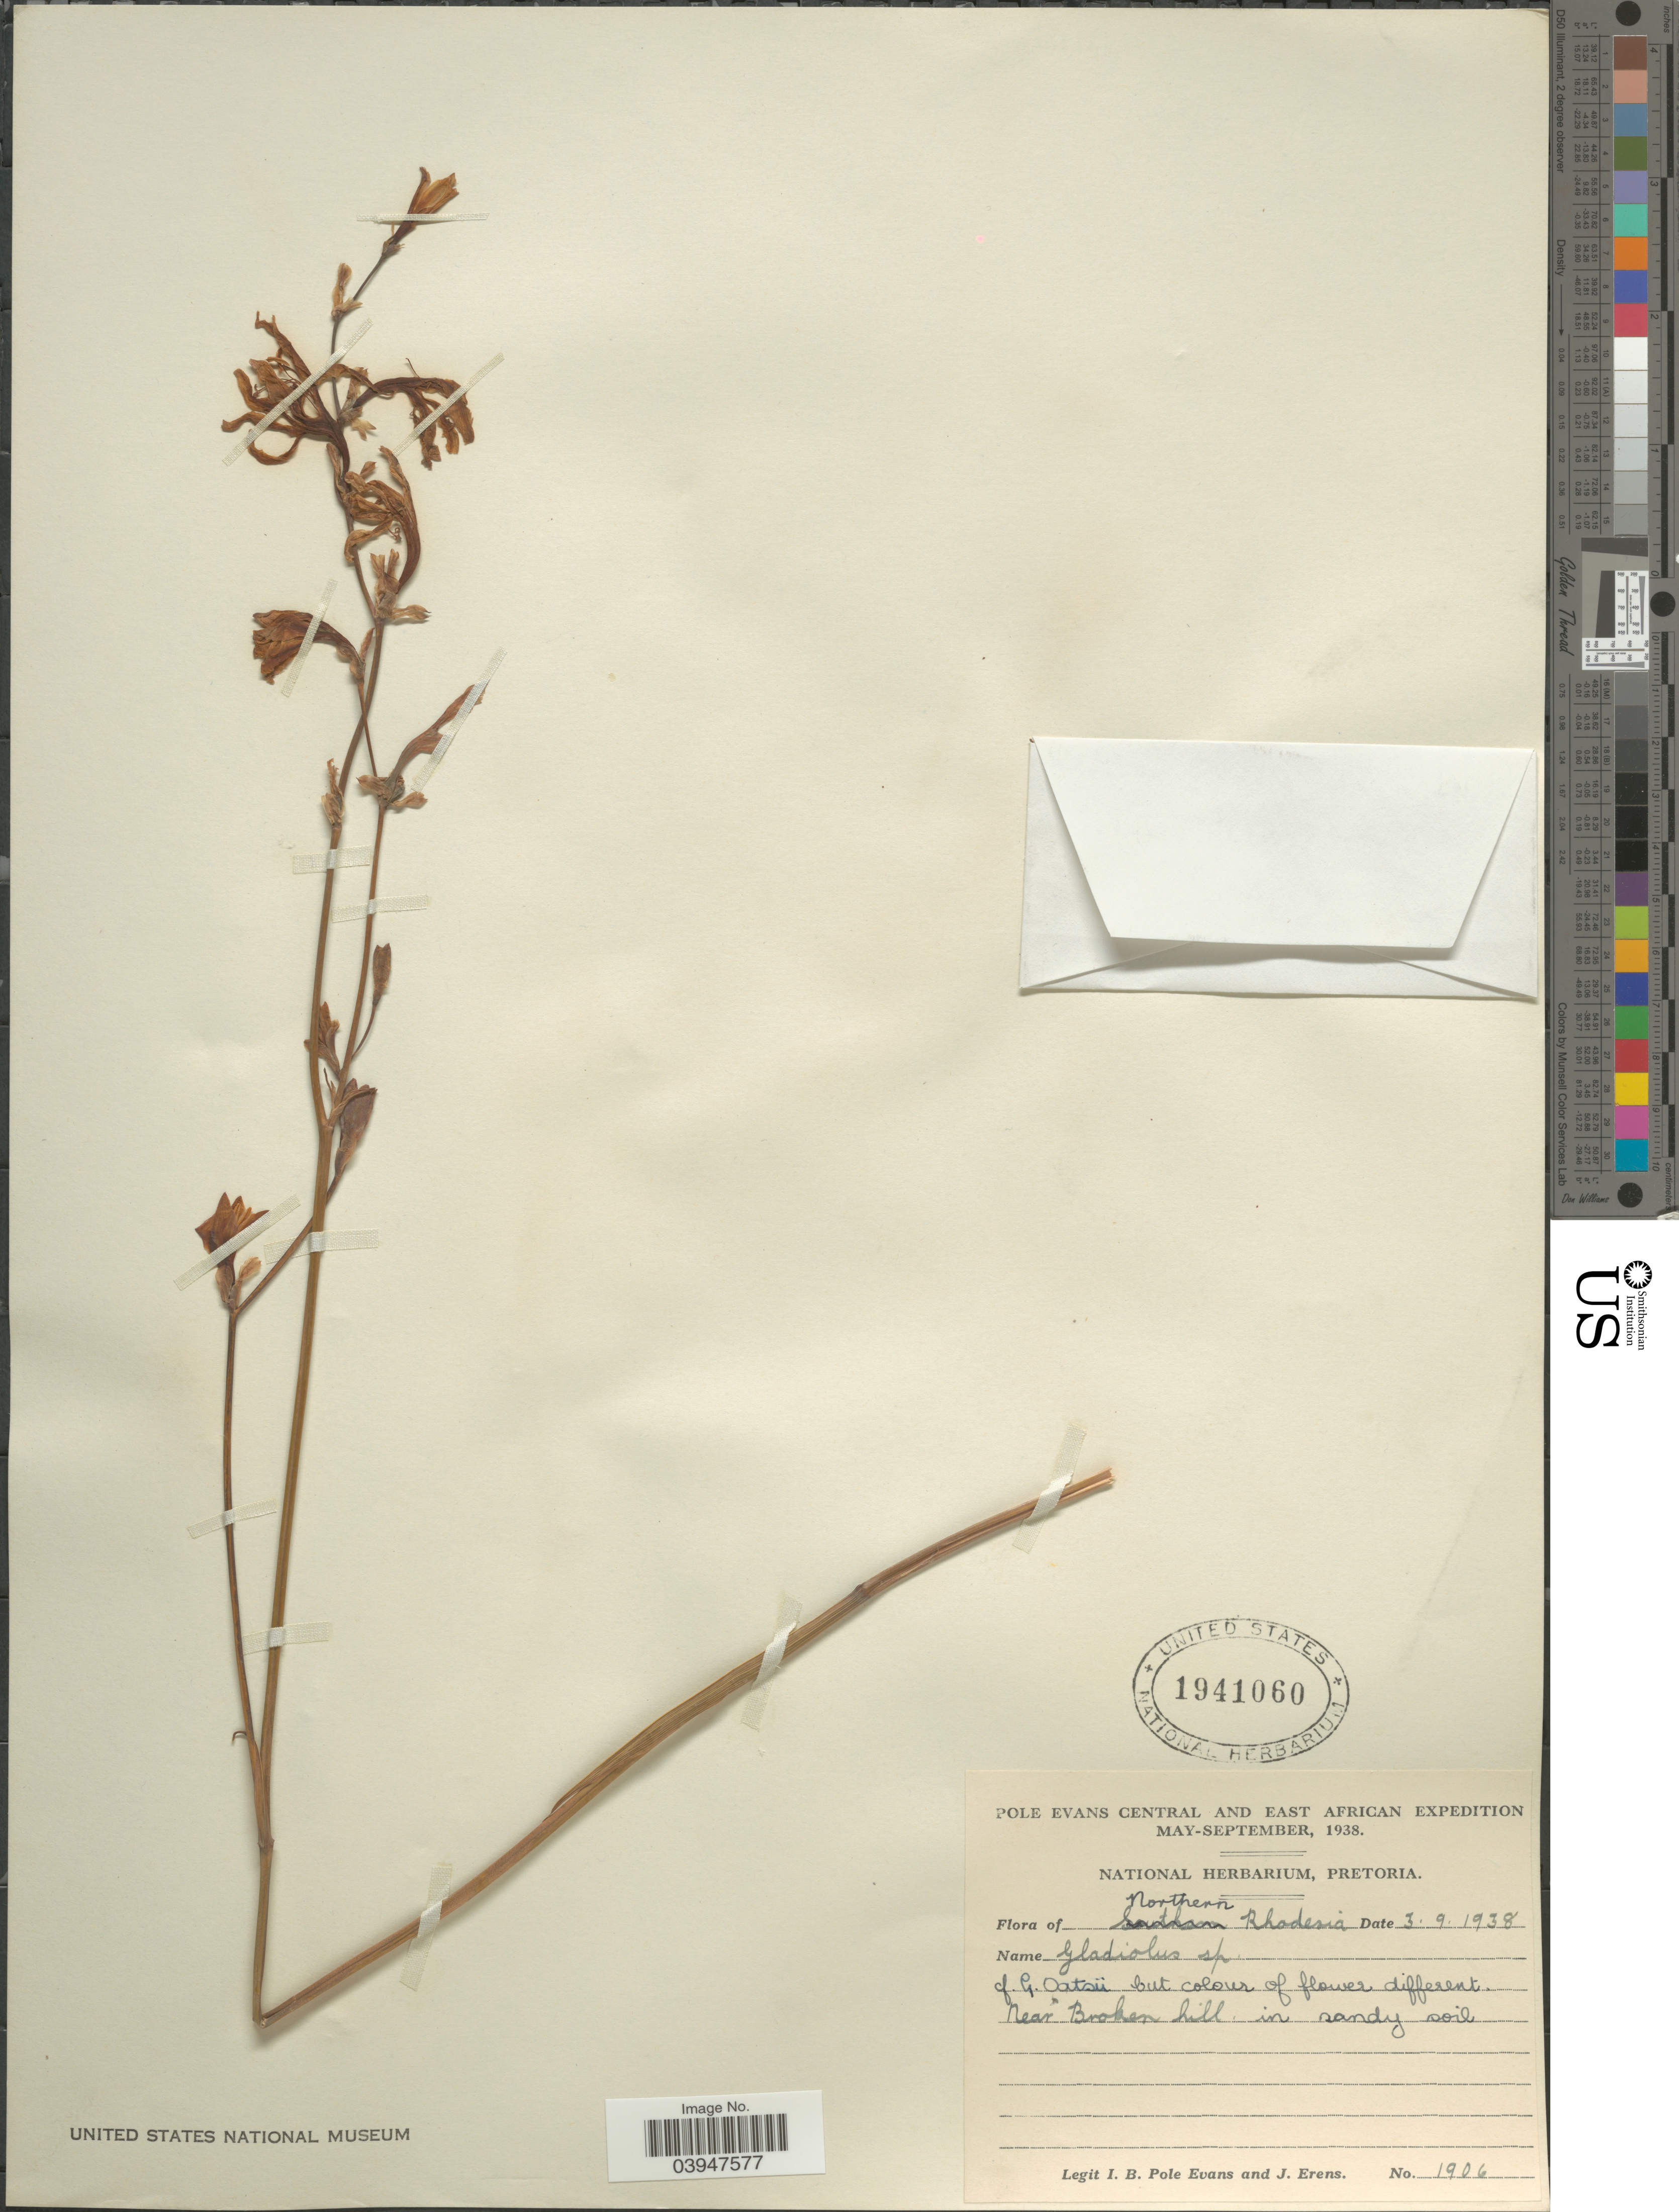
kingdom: Plantae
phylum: Tracheophyta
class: Liliopsida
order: Asparagales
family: Iridaceae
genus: Gladiolus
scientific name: Gladiolus sp.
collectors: I. B. Pole-Evans & J. Erens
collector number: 1906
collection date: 1938-09-03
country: Zambia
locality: Central and East African. Northern Rhodesia. Near Broken hill.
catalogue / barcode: US 1941060